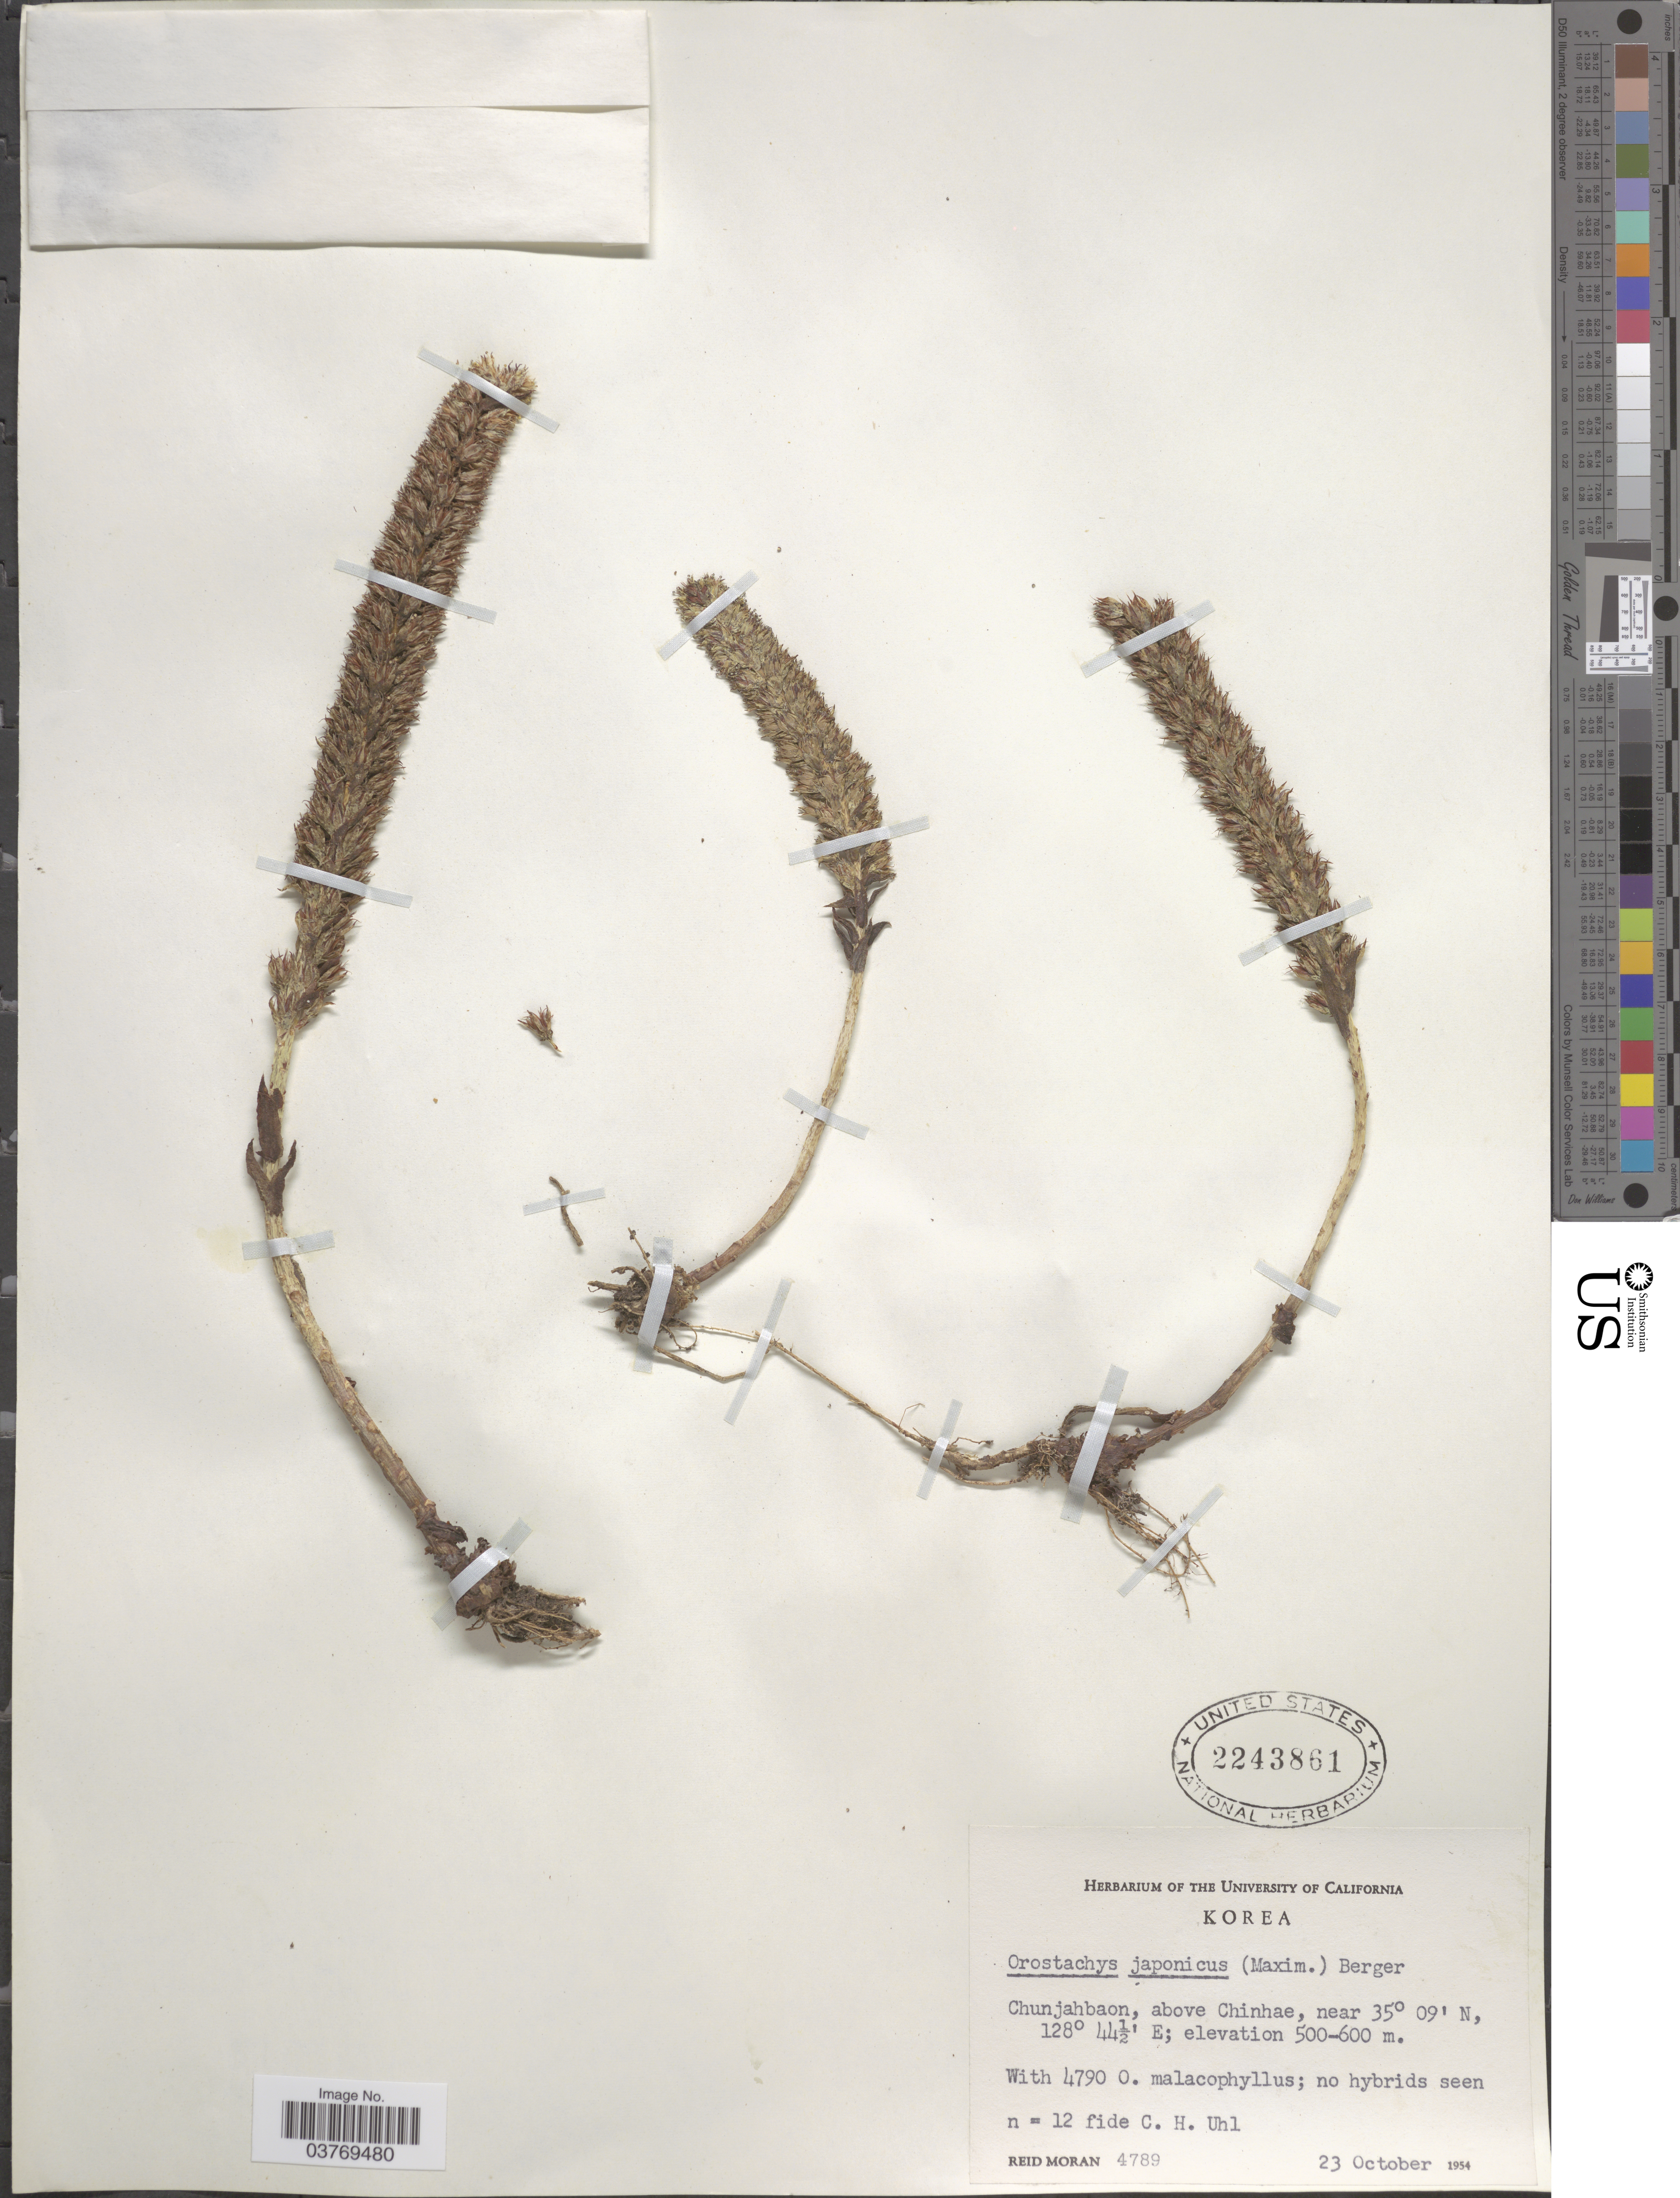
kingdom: Plantae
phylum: Tracheophyta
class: Magnoliopsida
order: Saxifragales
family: Crassulaceae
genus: Orostachys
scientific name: Orostachys japonica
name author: (Maxim.) A. Berger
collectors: R. Moran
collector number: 4789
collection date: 1954-10-23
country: South Korea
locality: Korea. Chunjahbaon, above Chinhae.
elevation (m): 500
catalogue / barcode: US 2243861